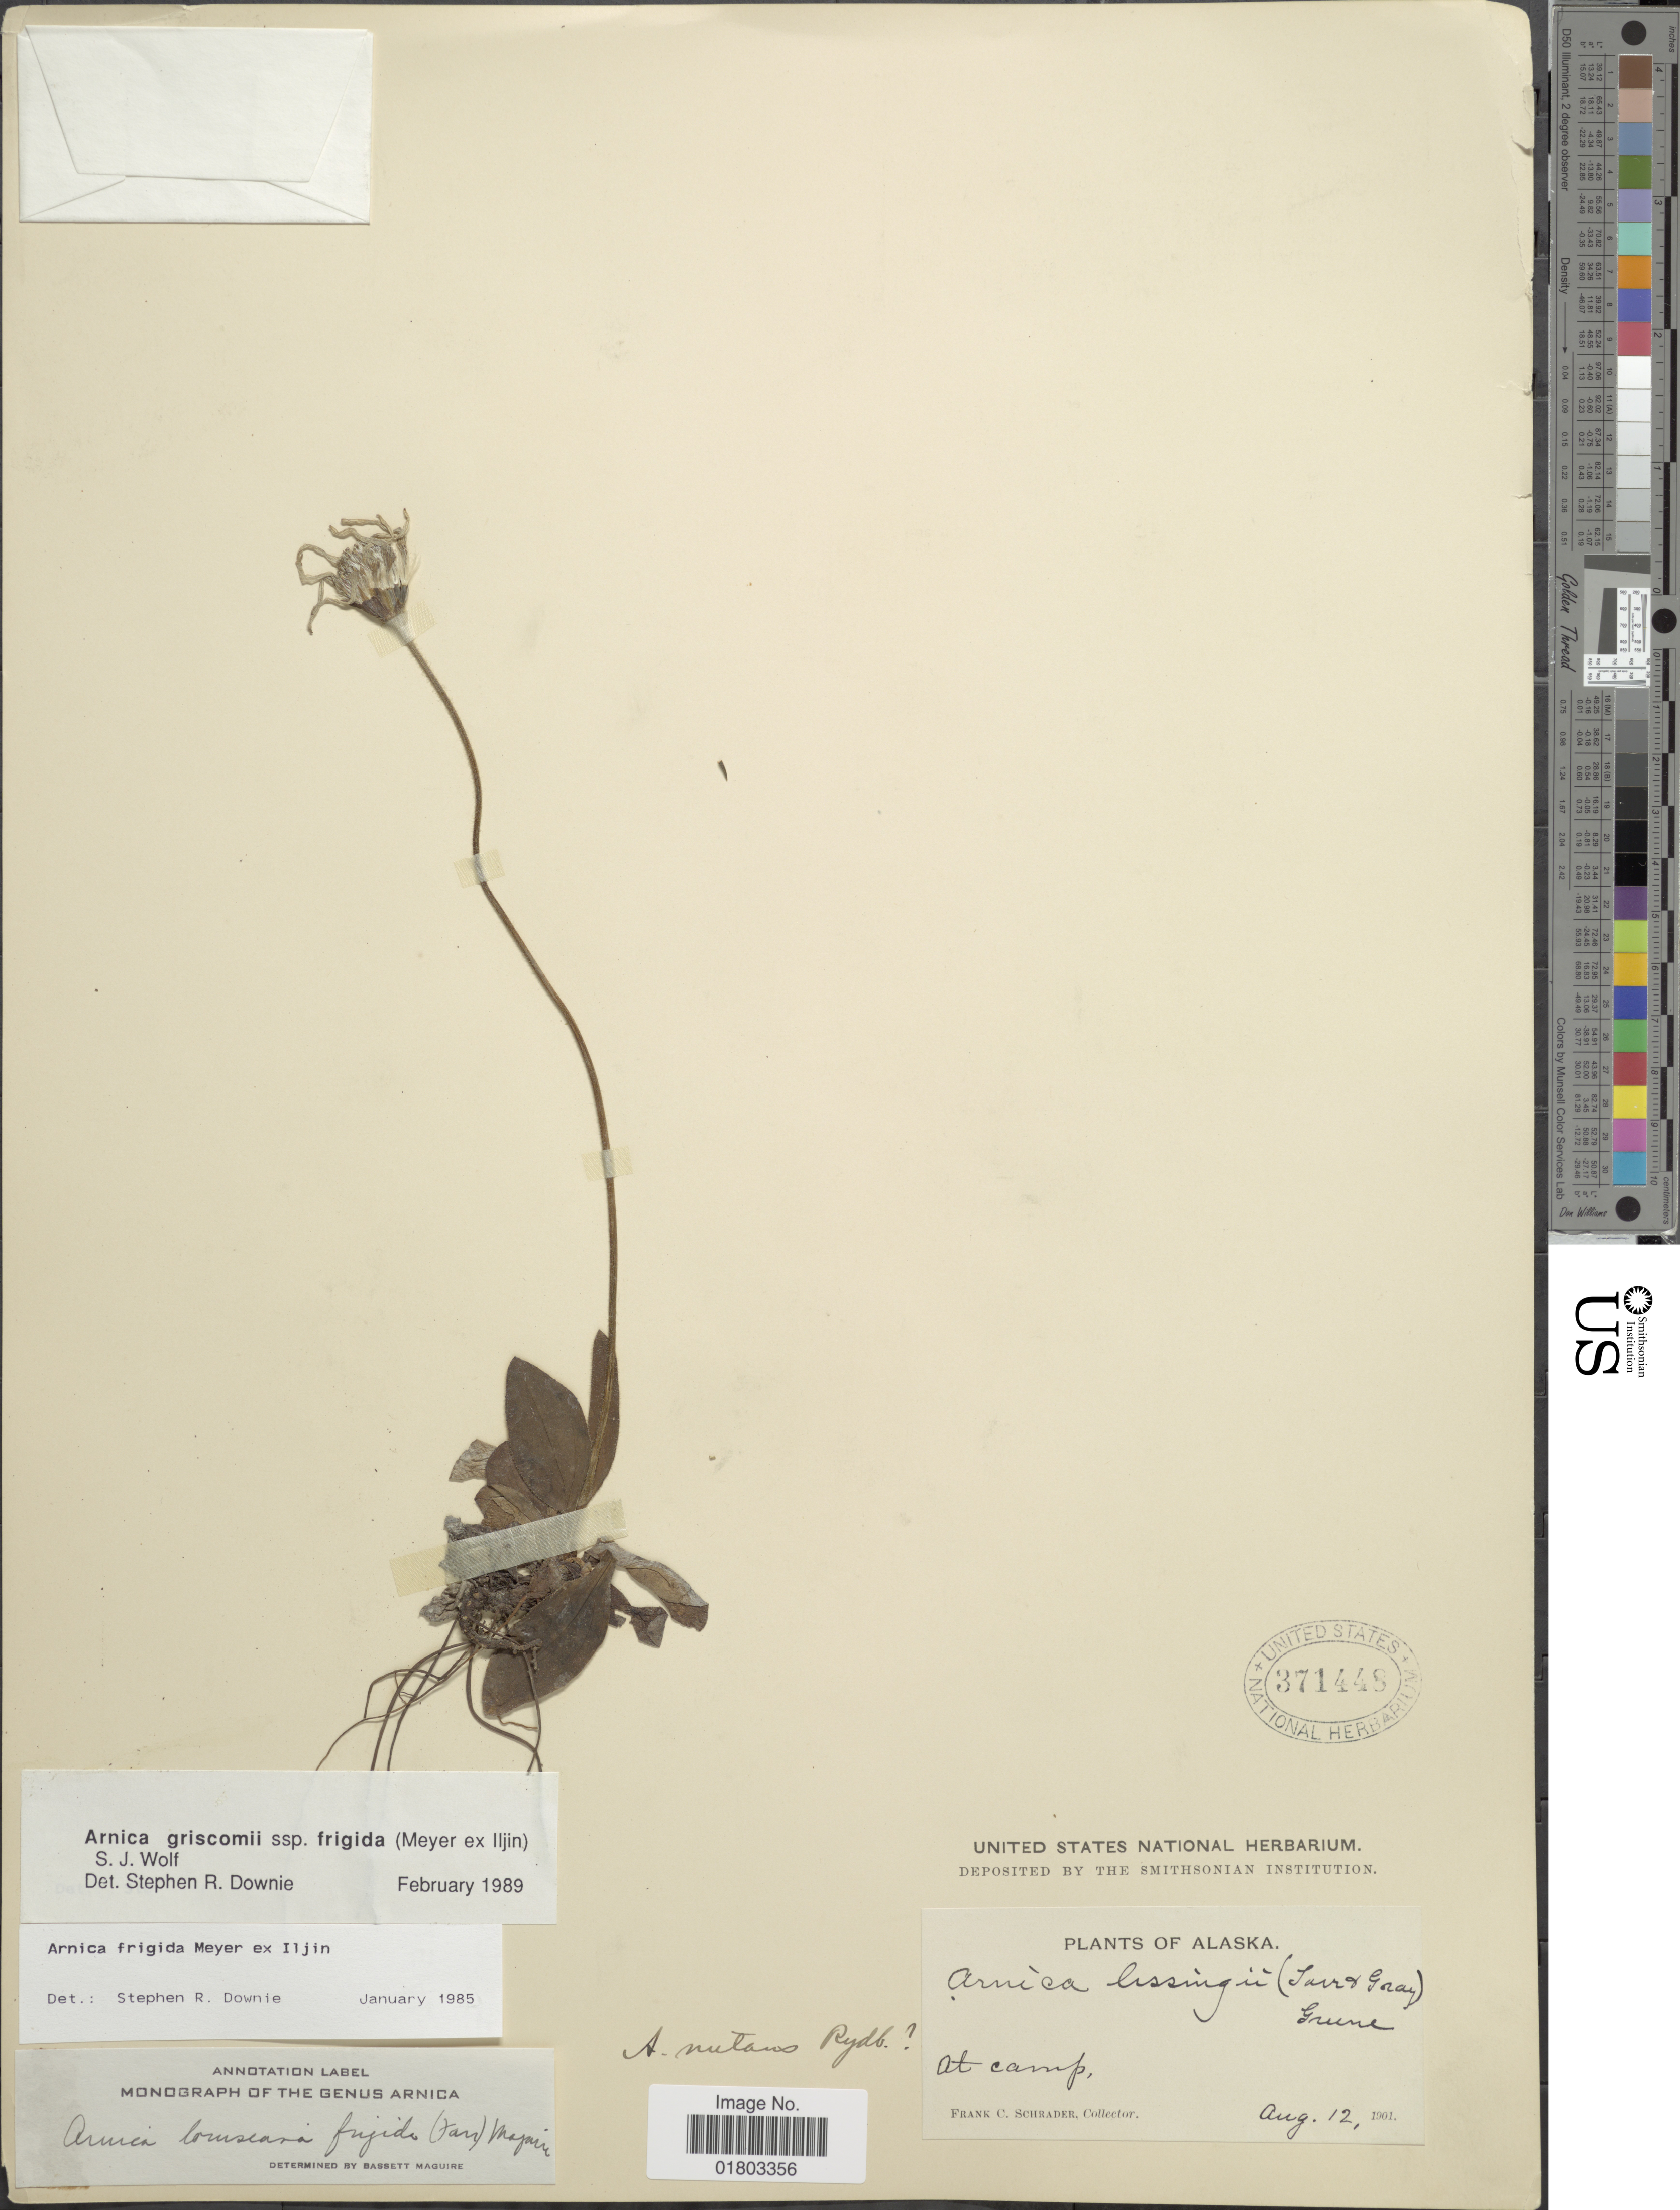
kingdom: Plantae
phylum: Tracheophyta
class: Magnoliopsida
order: Asterales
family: Asteraceae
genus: Arnica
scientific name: Arnica griscomii subsp. frigida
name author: (C.A. Mey. ex Iljin) S.J. Wolf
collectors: F. C. Schrader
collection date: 1901-08-12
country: United States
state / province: Alaska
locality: At camp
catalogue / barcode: US 371448